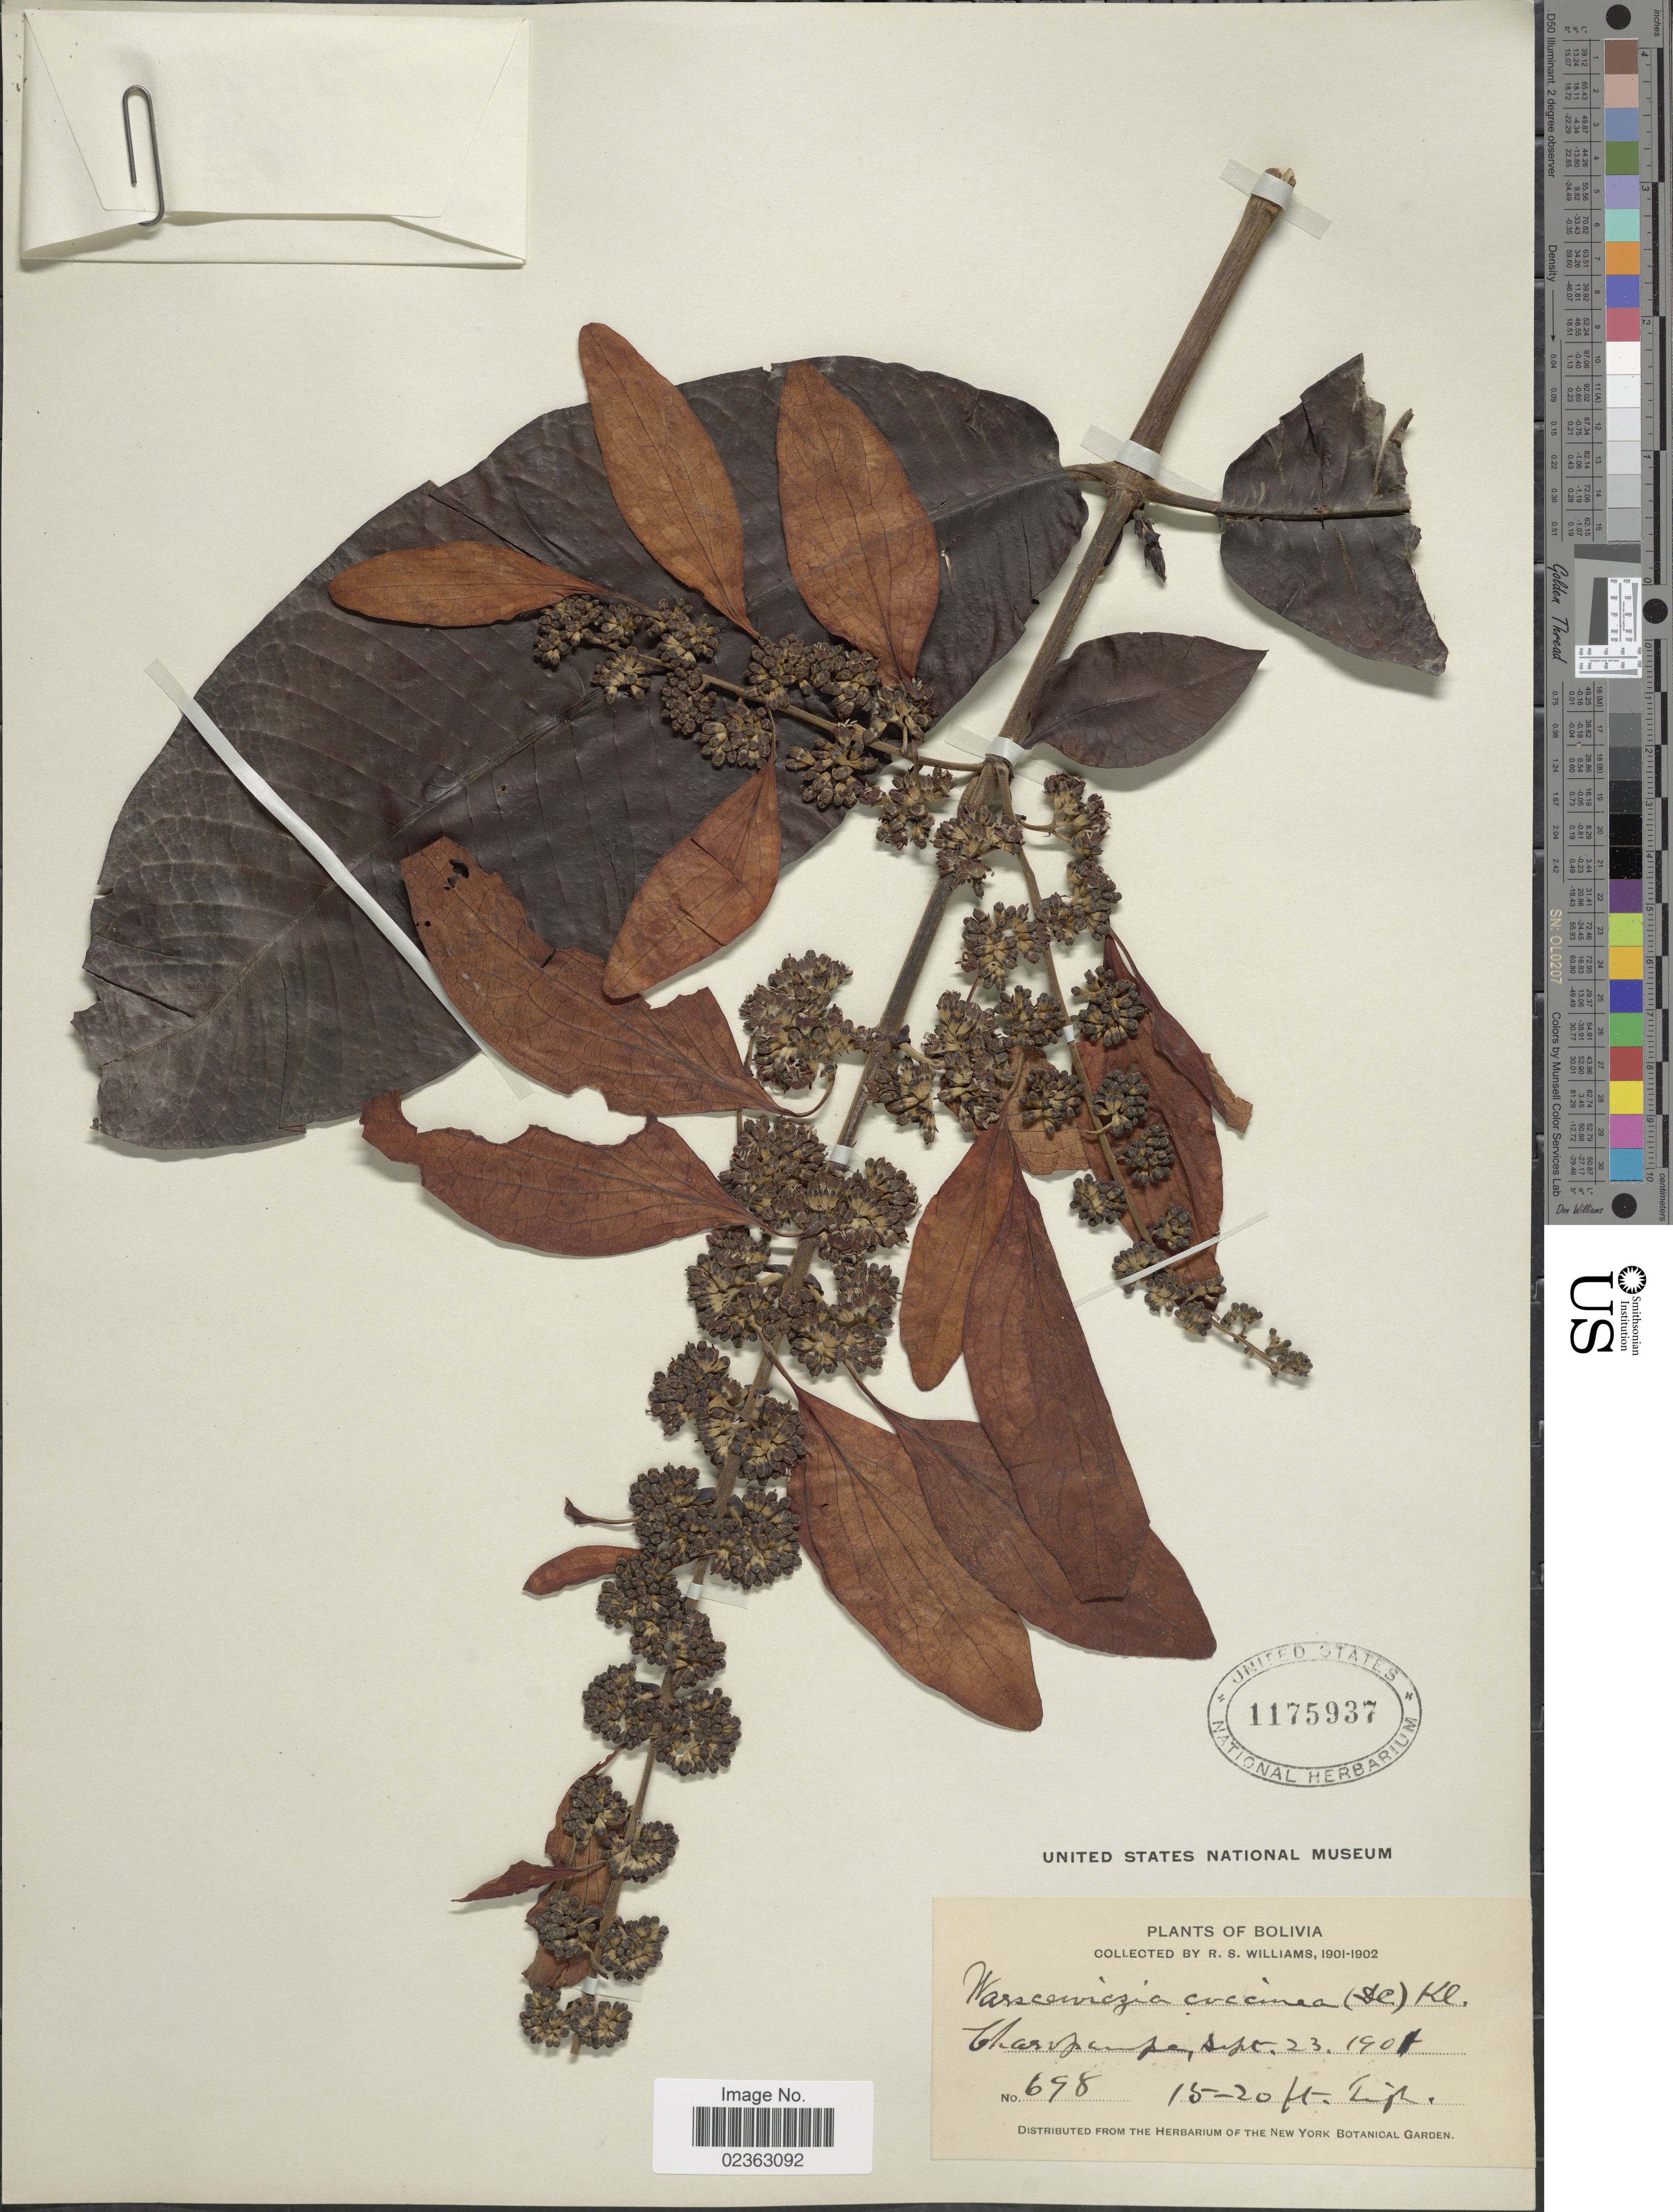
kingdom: Plantae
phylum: Tracheophyta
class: Magnoliopsida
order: Gentianales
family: Rubiaceae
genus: Warszewiczia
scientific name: Warszewiczia coccinea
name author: (Vahl) Klotzsch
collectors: R. S. Williams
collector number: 698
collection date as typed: Sep. 23, 1901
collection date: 1901-09-23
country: Bolivia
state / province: La Páz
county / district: Larecaja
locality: Charopampa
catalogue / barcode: US 1175937